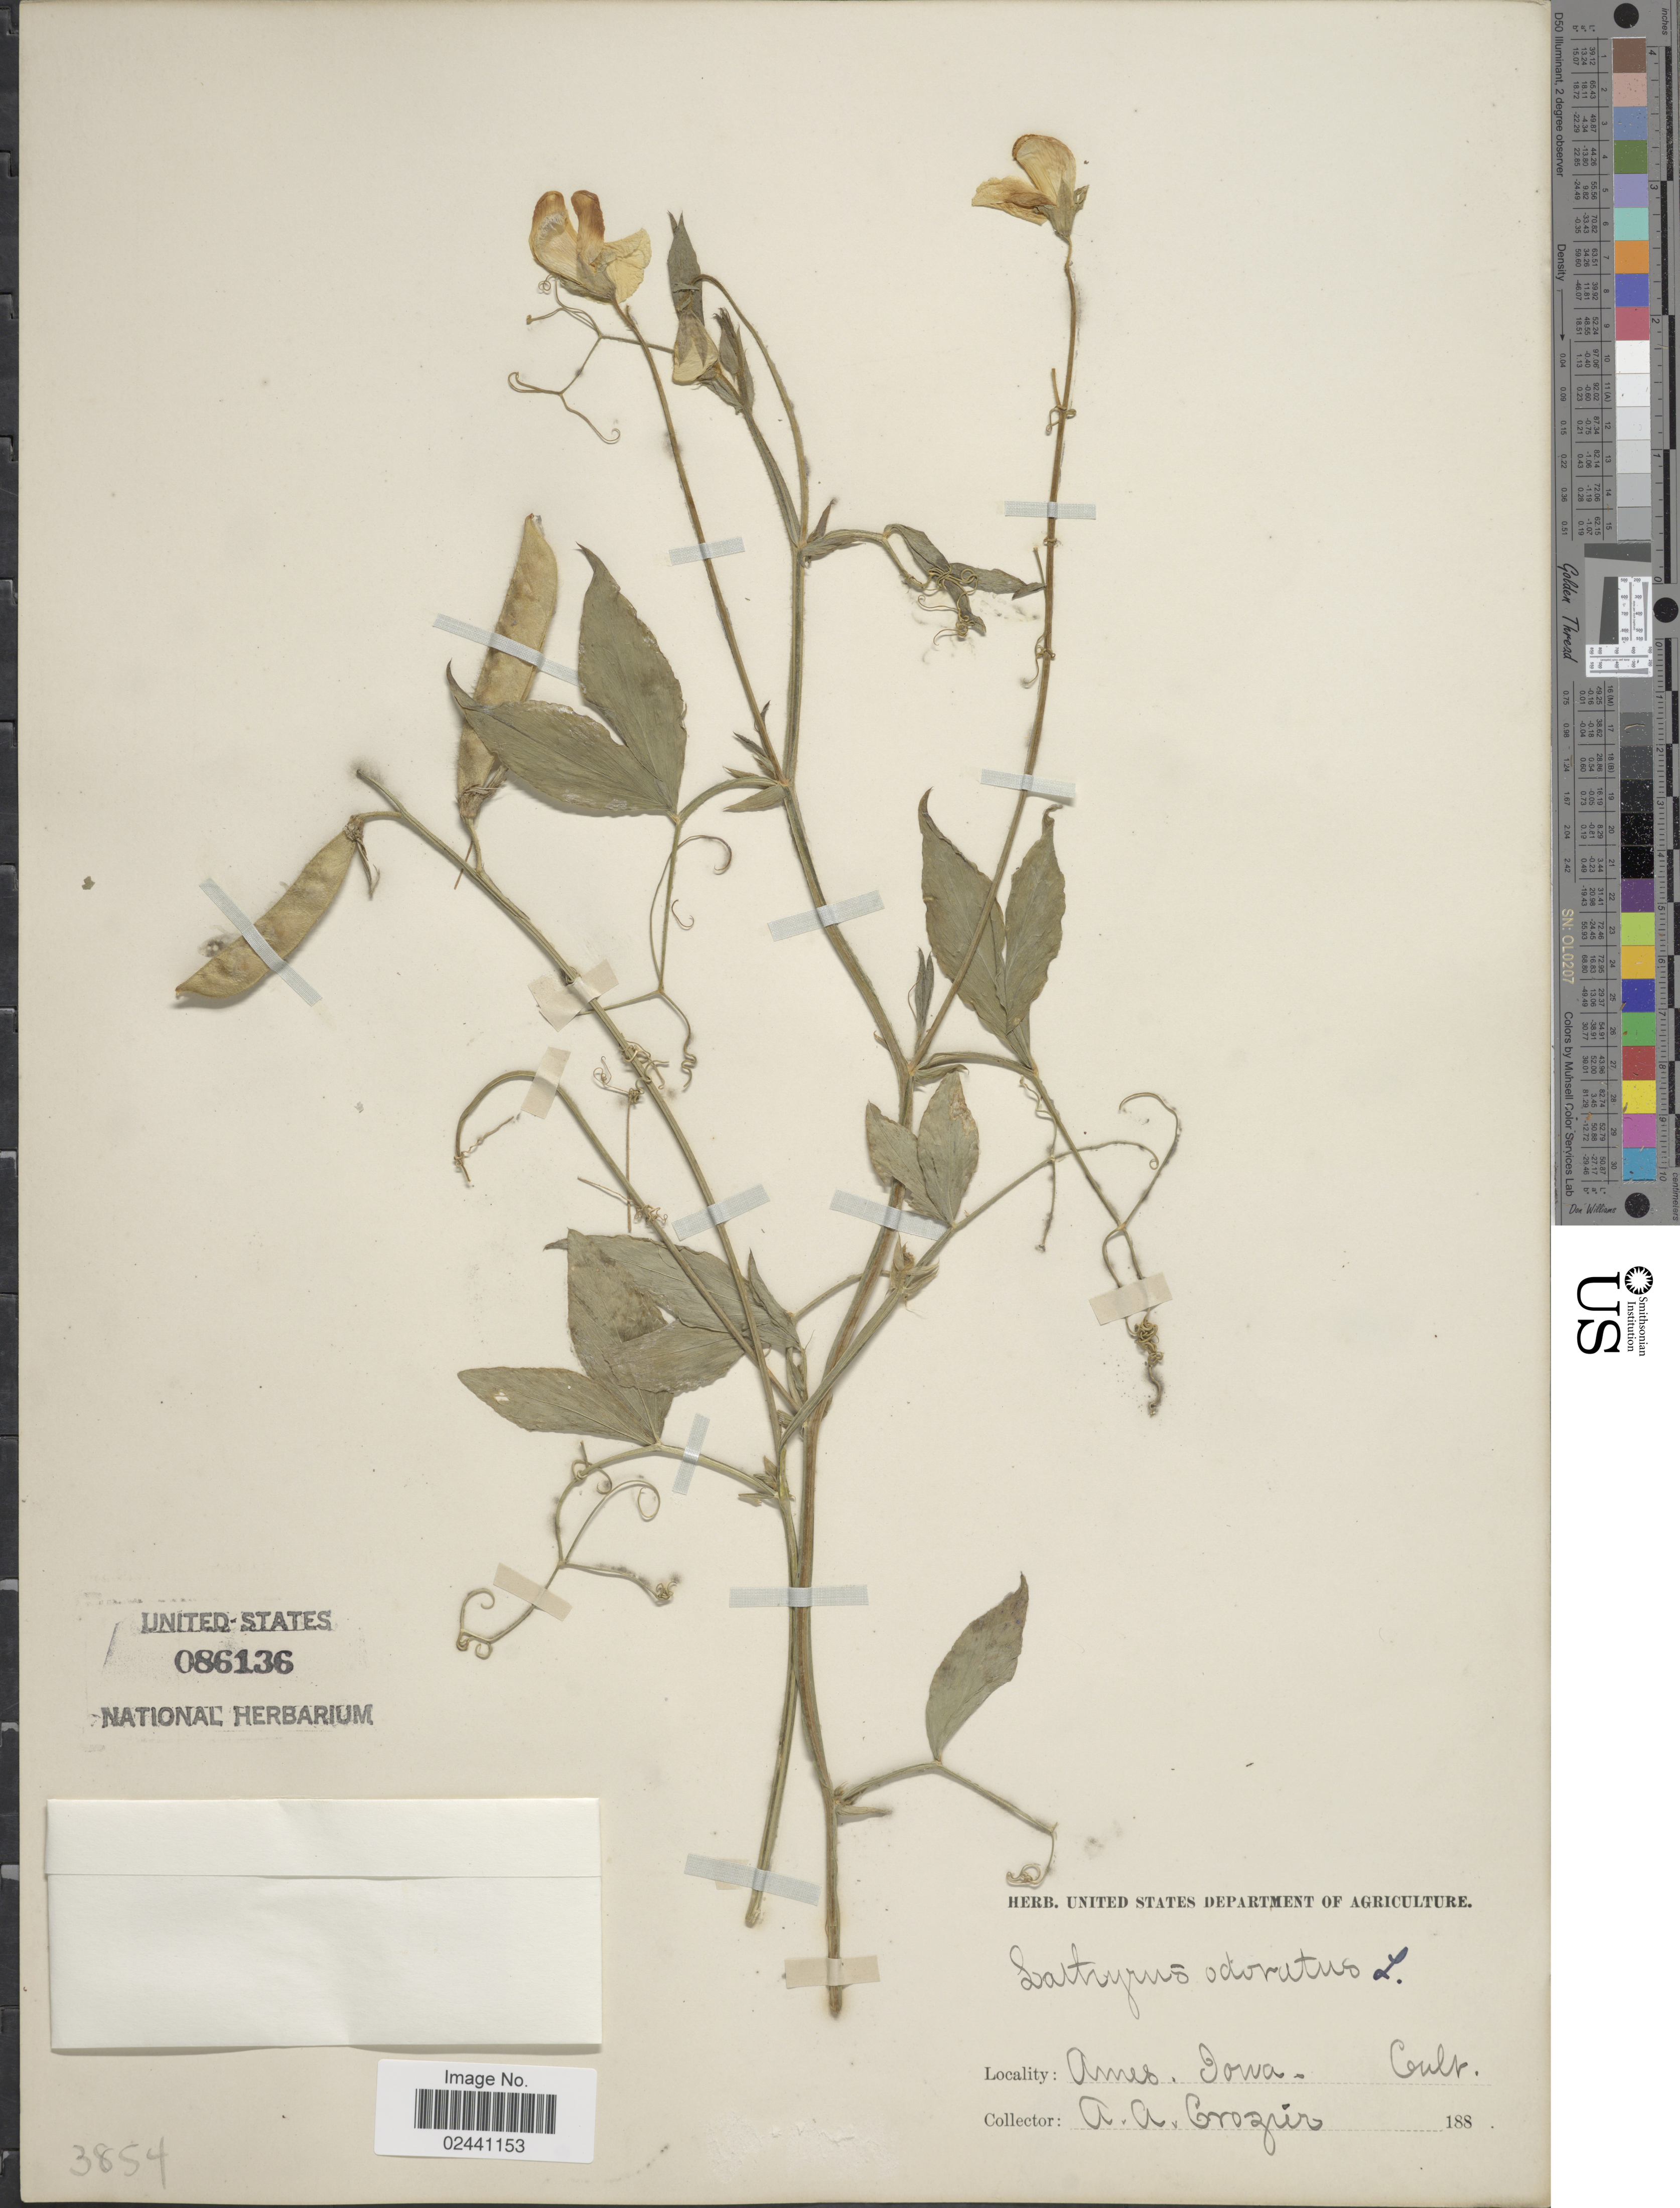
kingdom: Plantae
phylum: Tracheophyta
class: Magnoliopsida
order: Fabales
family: Fabaceae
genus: Lathyrus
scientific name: Lathyrus odoratus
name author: L.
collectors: A. Crozier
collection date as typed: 188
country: United States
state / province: Iowa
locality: Ames, Cult.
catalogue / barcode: US 86136